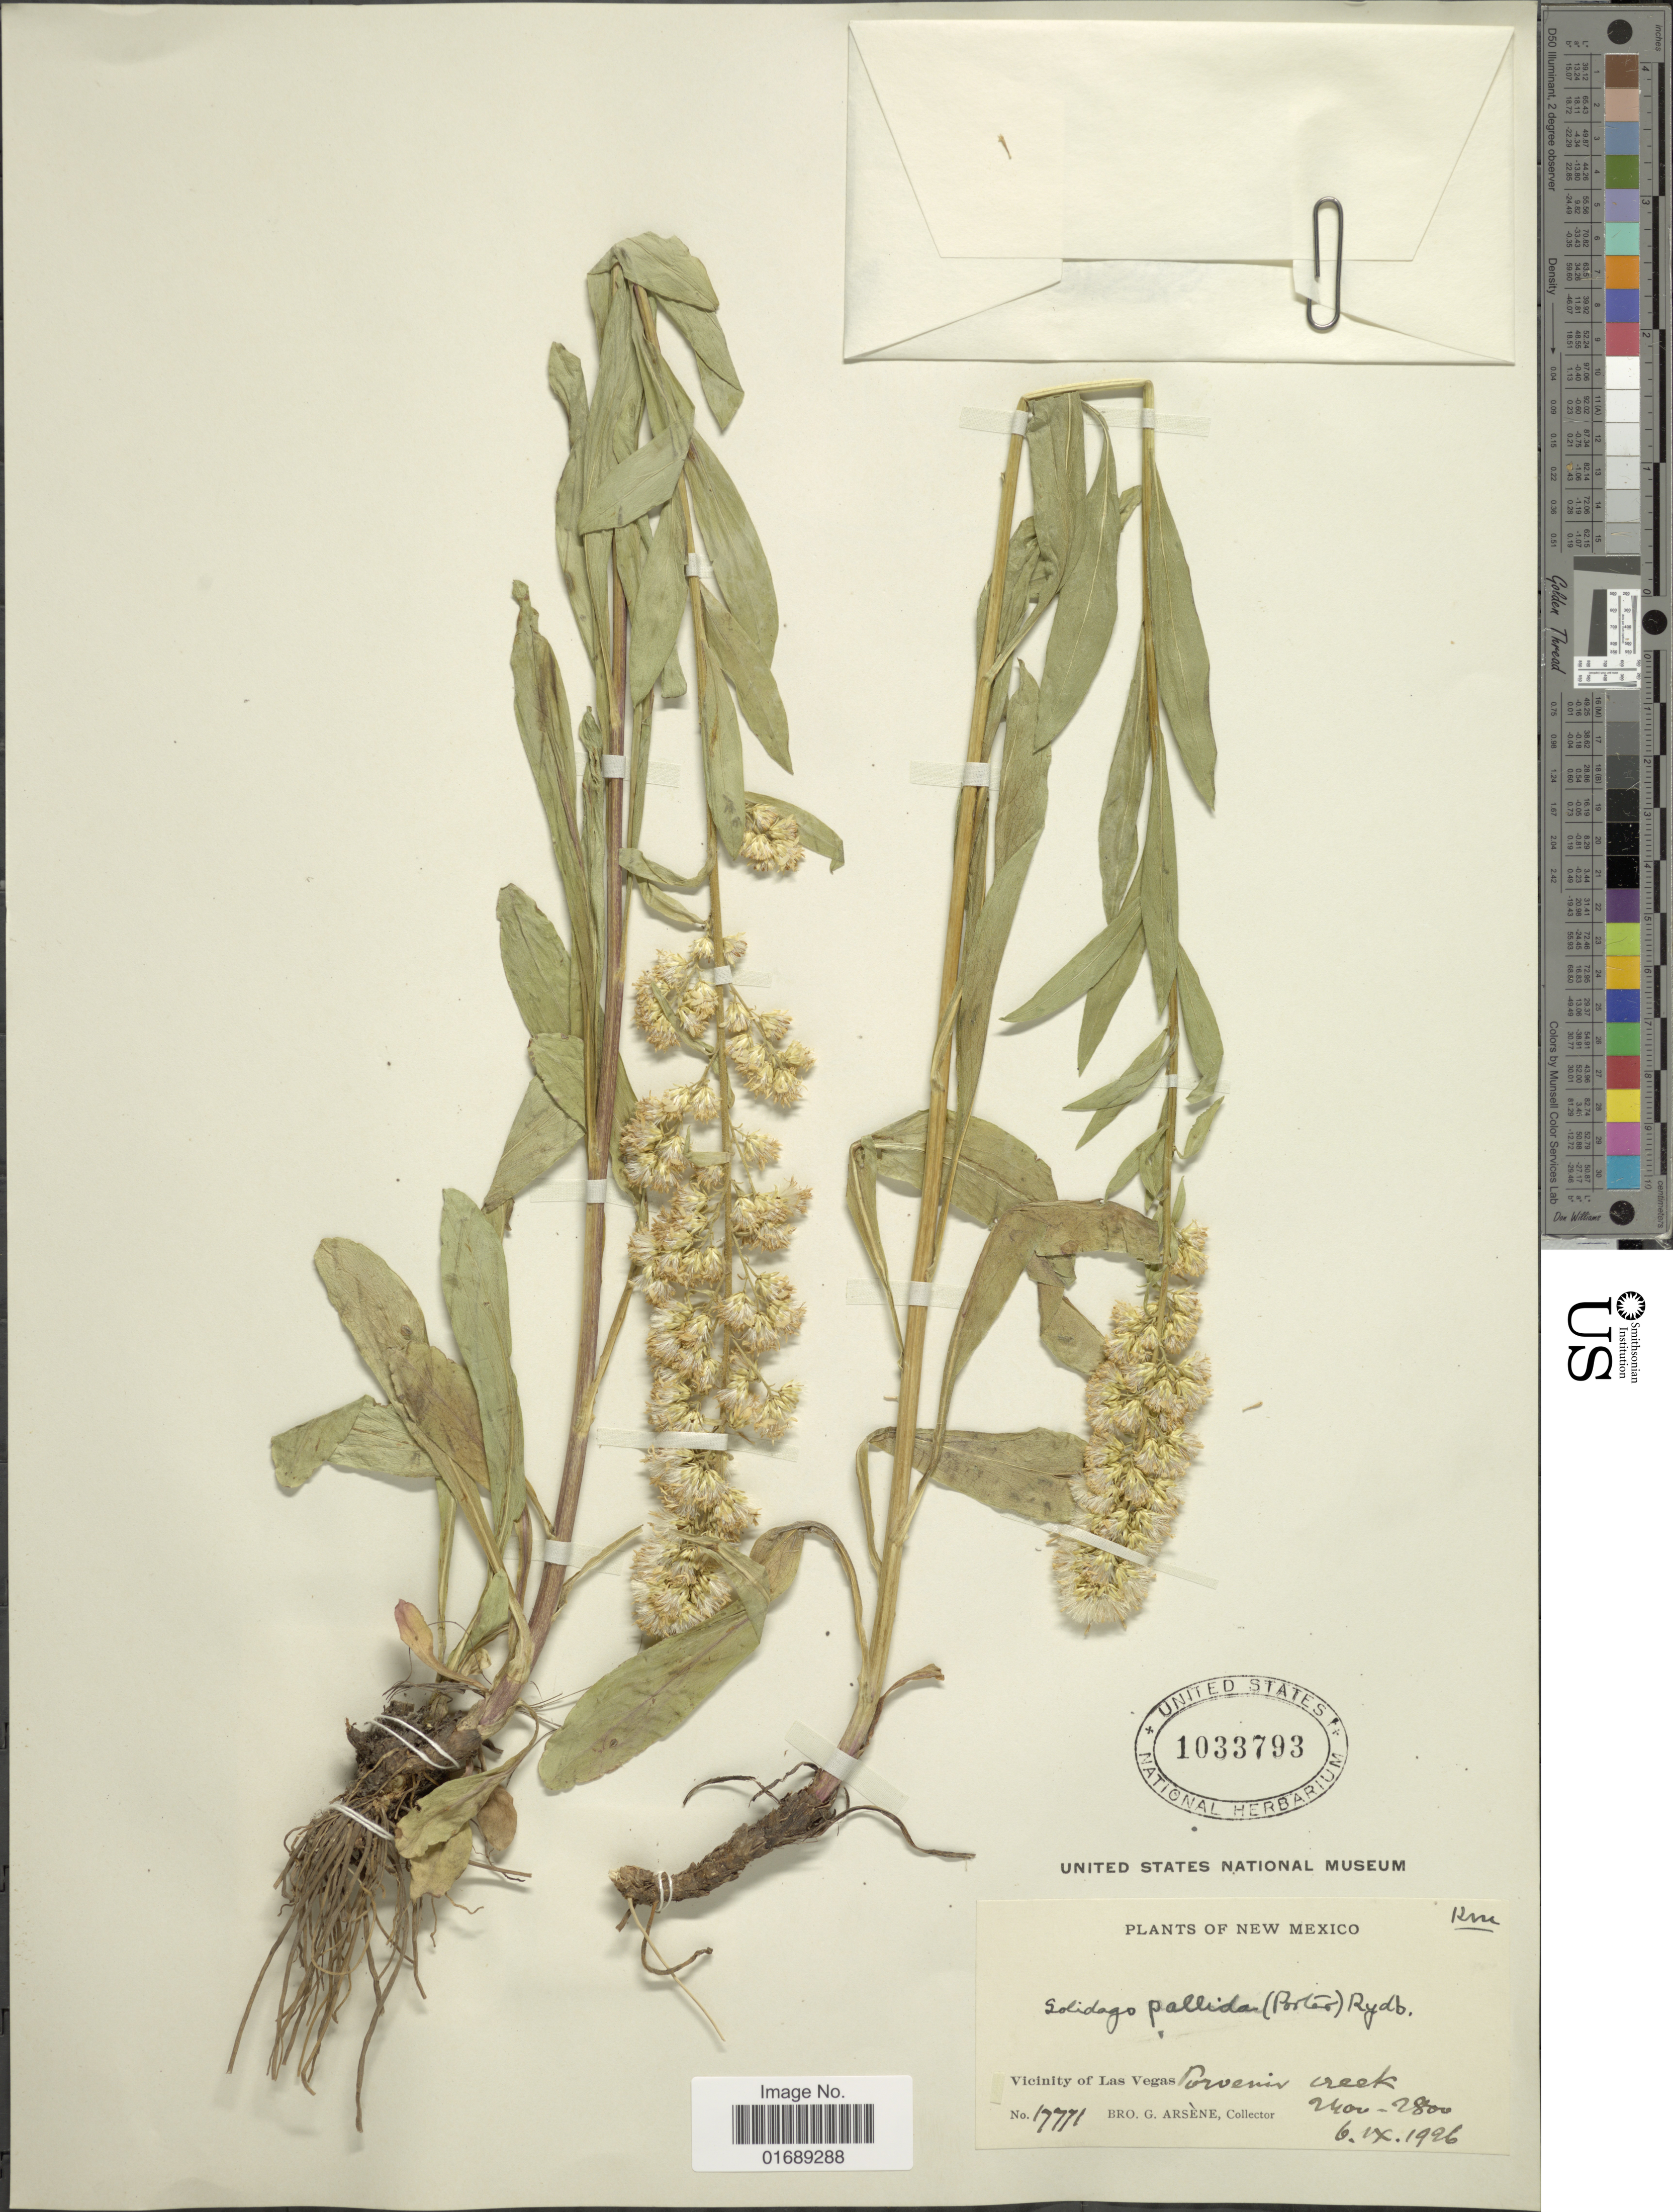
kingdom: Plantae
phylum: Tracheophyta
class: Magnoliopsida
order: Asterales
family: Asteraceae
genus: Solidago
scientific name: Solidago pallida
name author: (Porter) Rydb.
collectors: Bro. G. Arsène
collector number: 17771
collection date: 1926-04-06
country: United States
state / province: New Mexico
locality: Vicinity of Las Vegas, Porvenir creek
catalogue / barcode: US 1033793